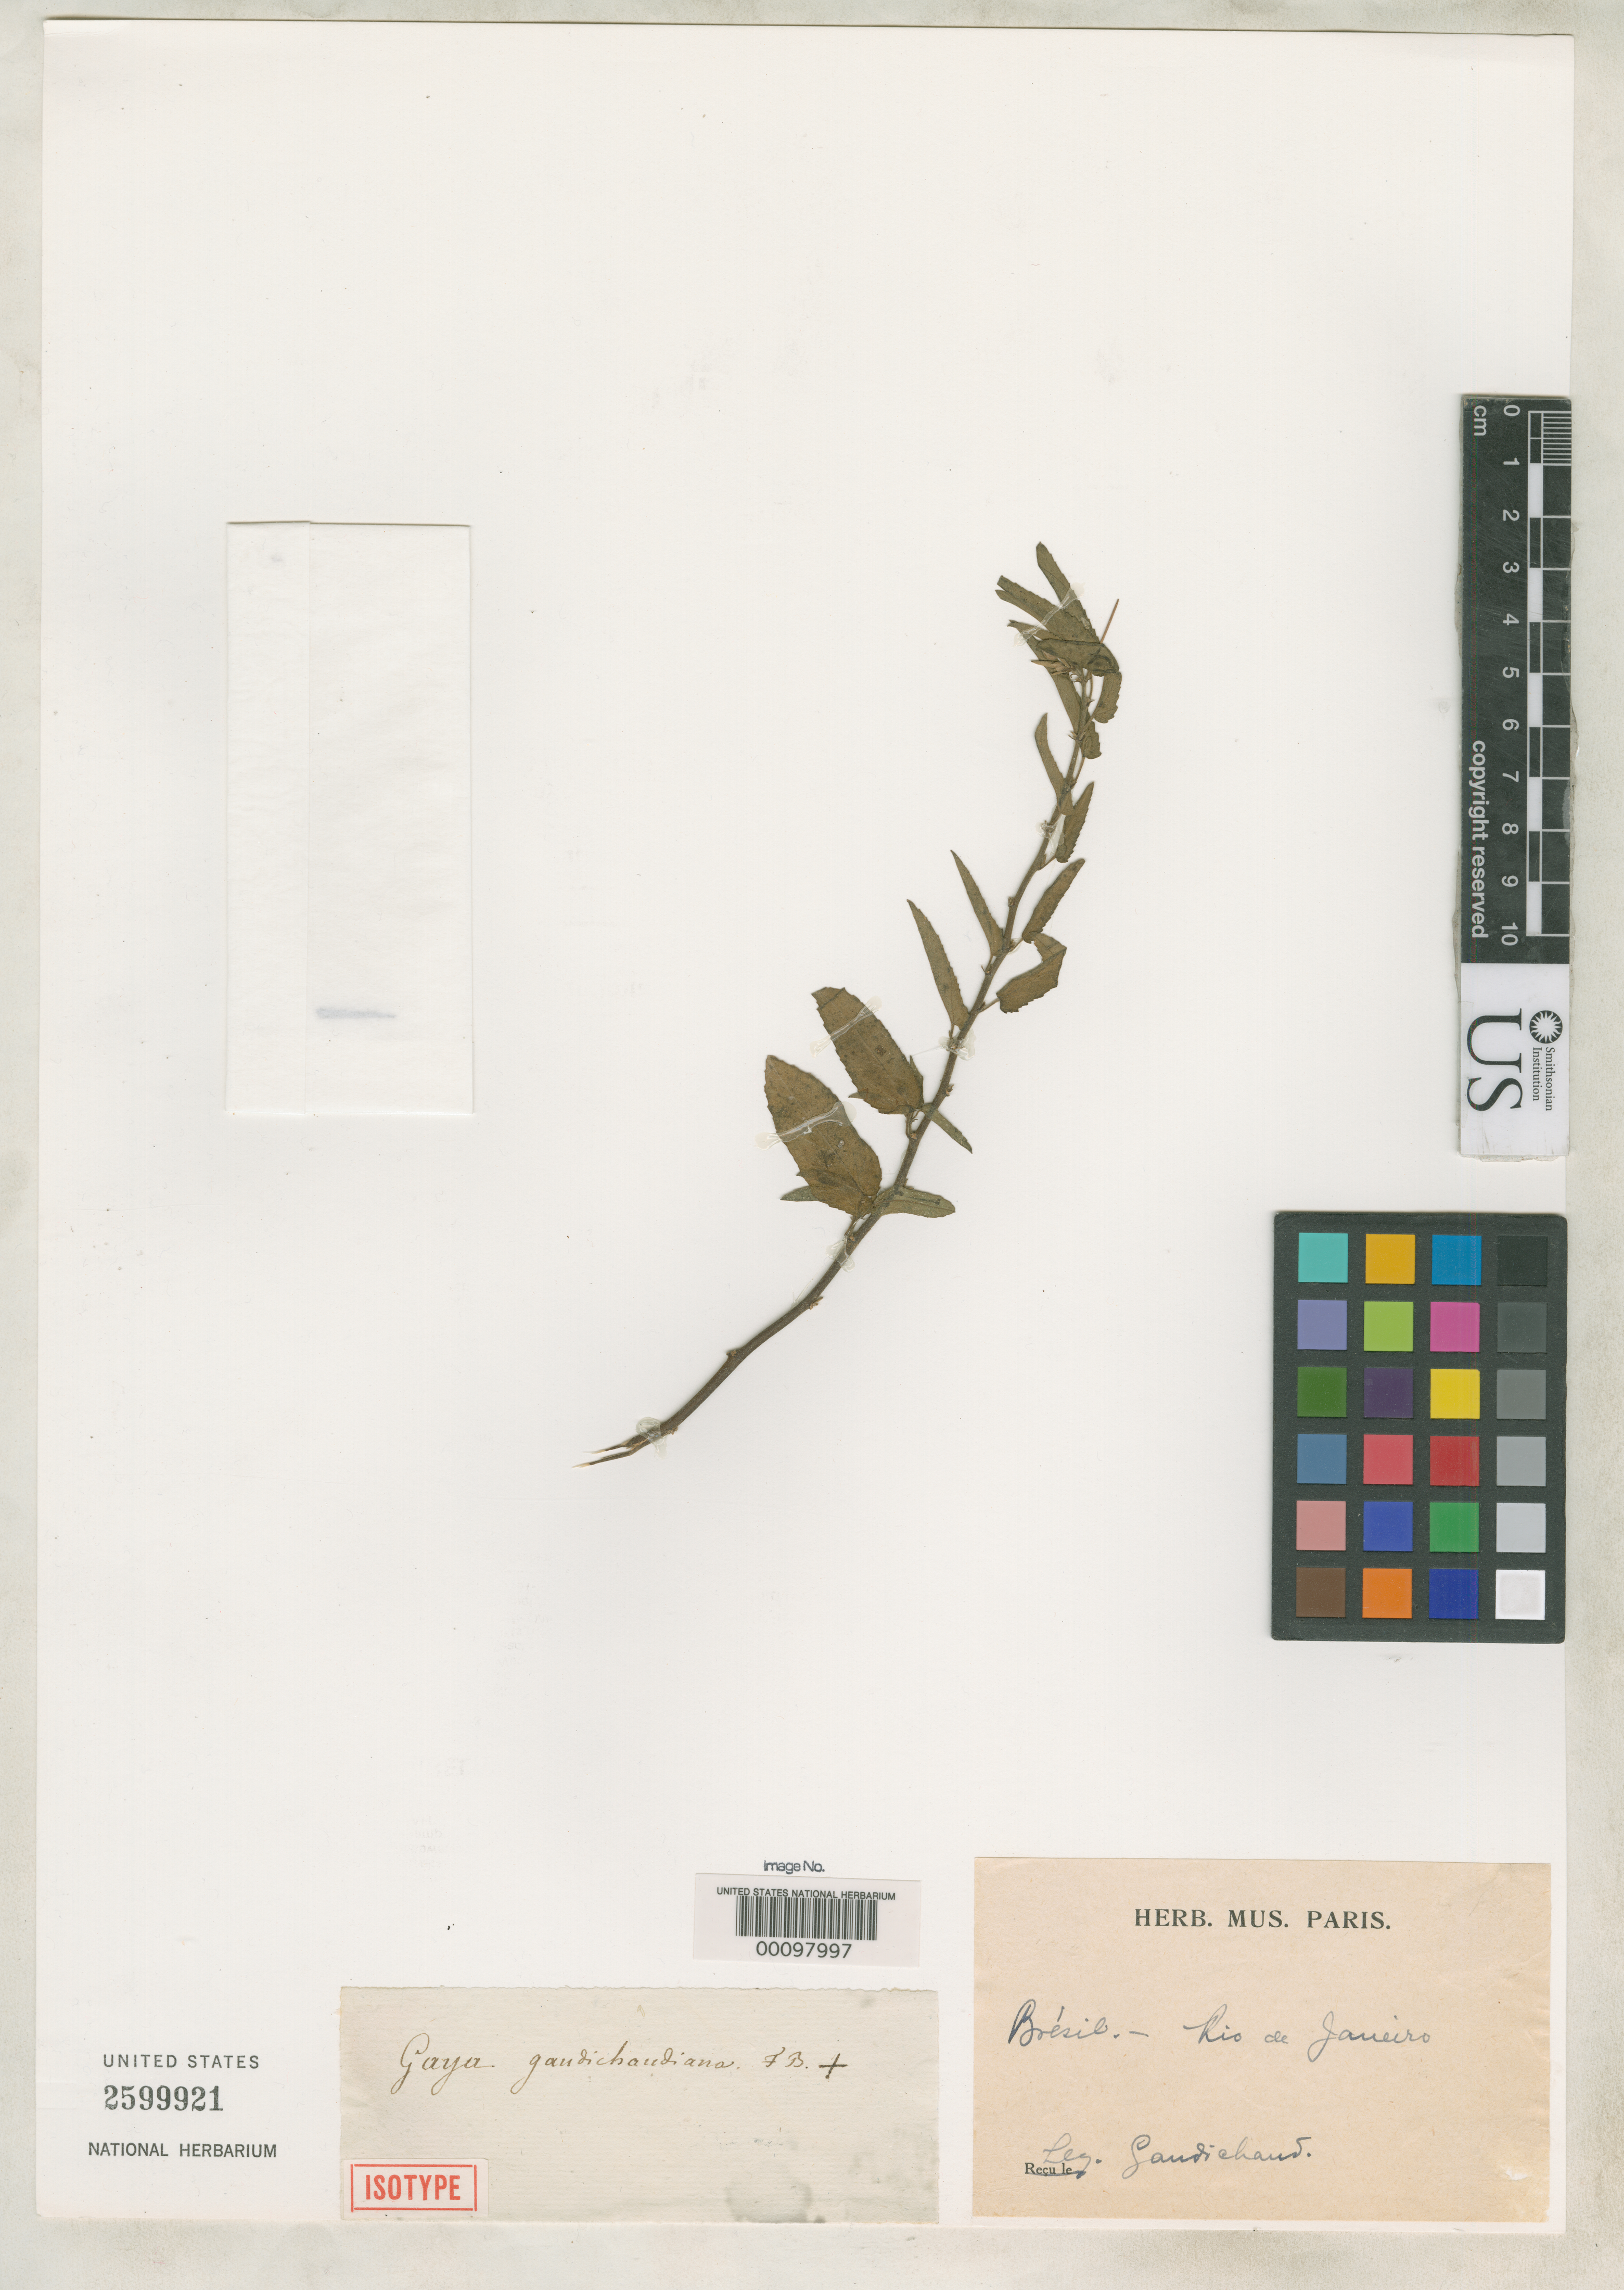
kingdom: Plantae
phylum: Tracheophyta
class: Magnoliopsida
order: Malvales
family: Malvaceae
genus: Gaya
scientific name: Gaya gaudichaudiana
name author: A. St.-Hil.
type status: Isotype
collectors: C. Gaudichaud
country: Brazil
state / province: Rio de Janeiro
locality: Rio de Janeiro.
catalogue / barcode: US 2599921